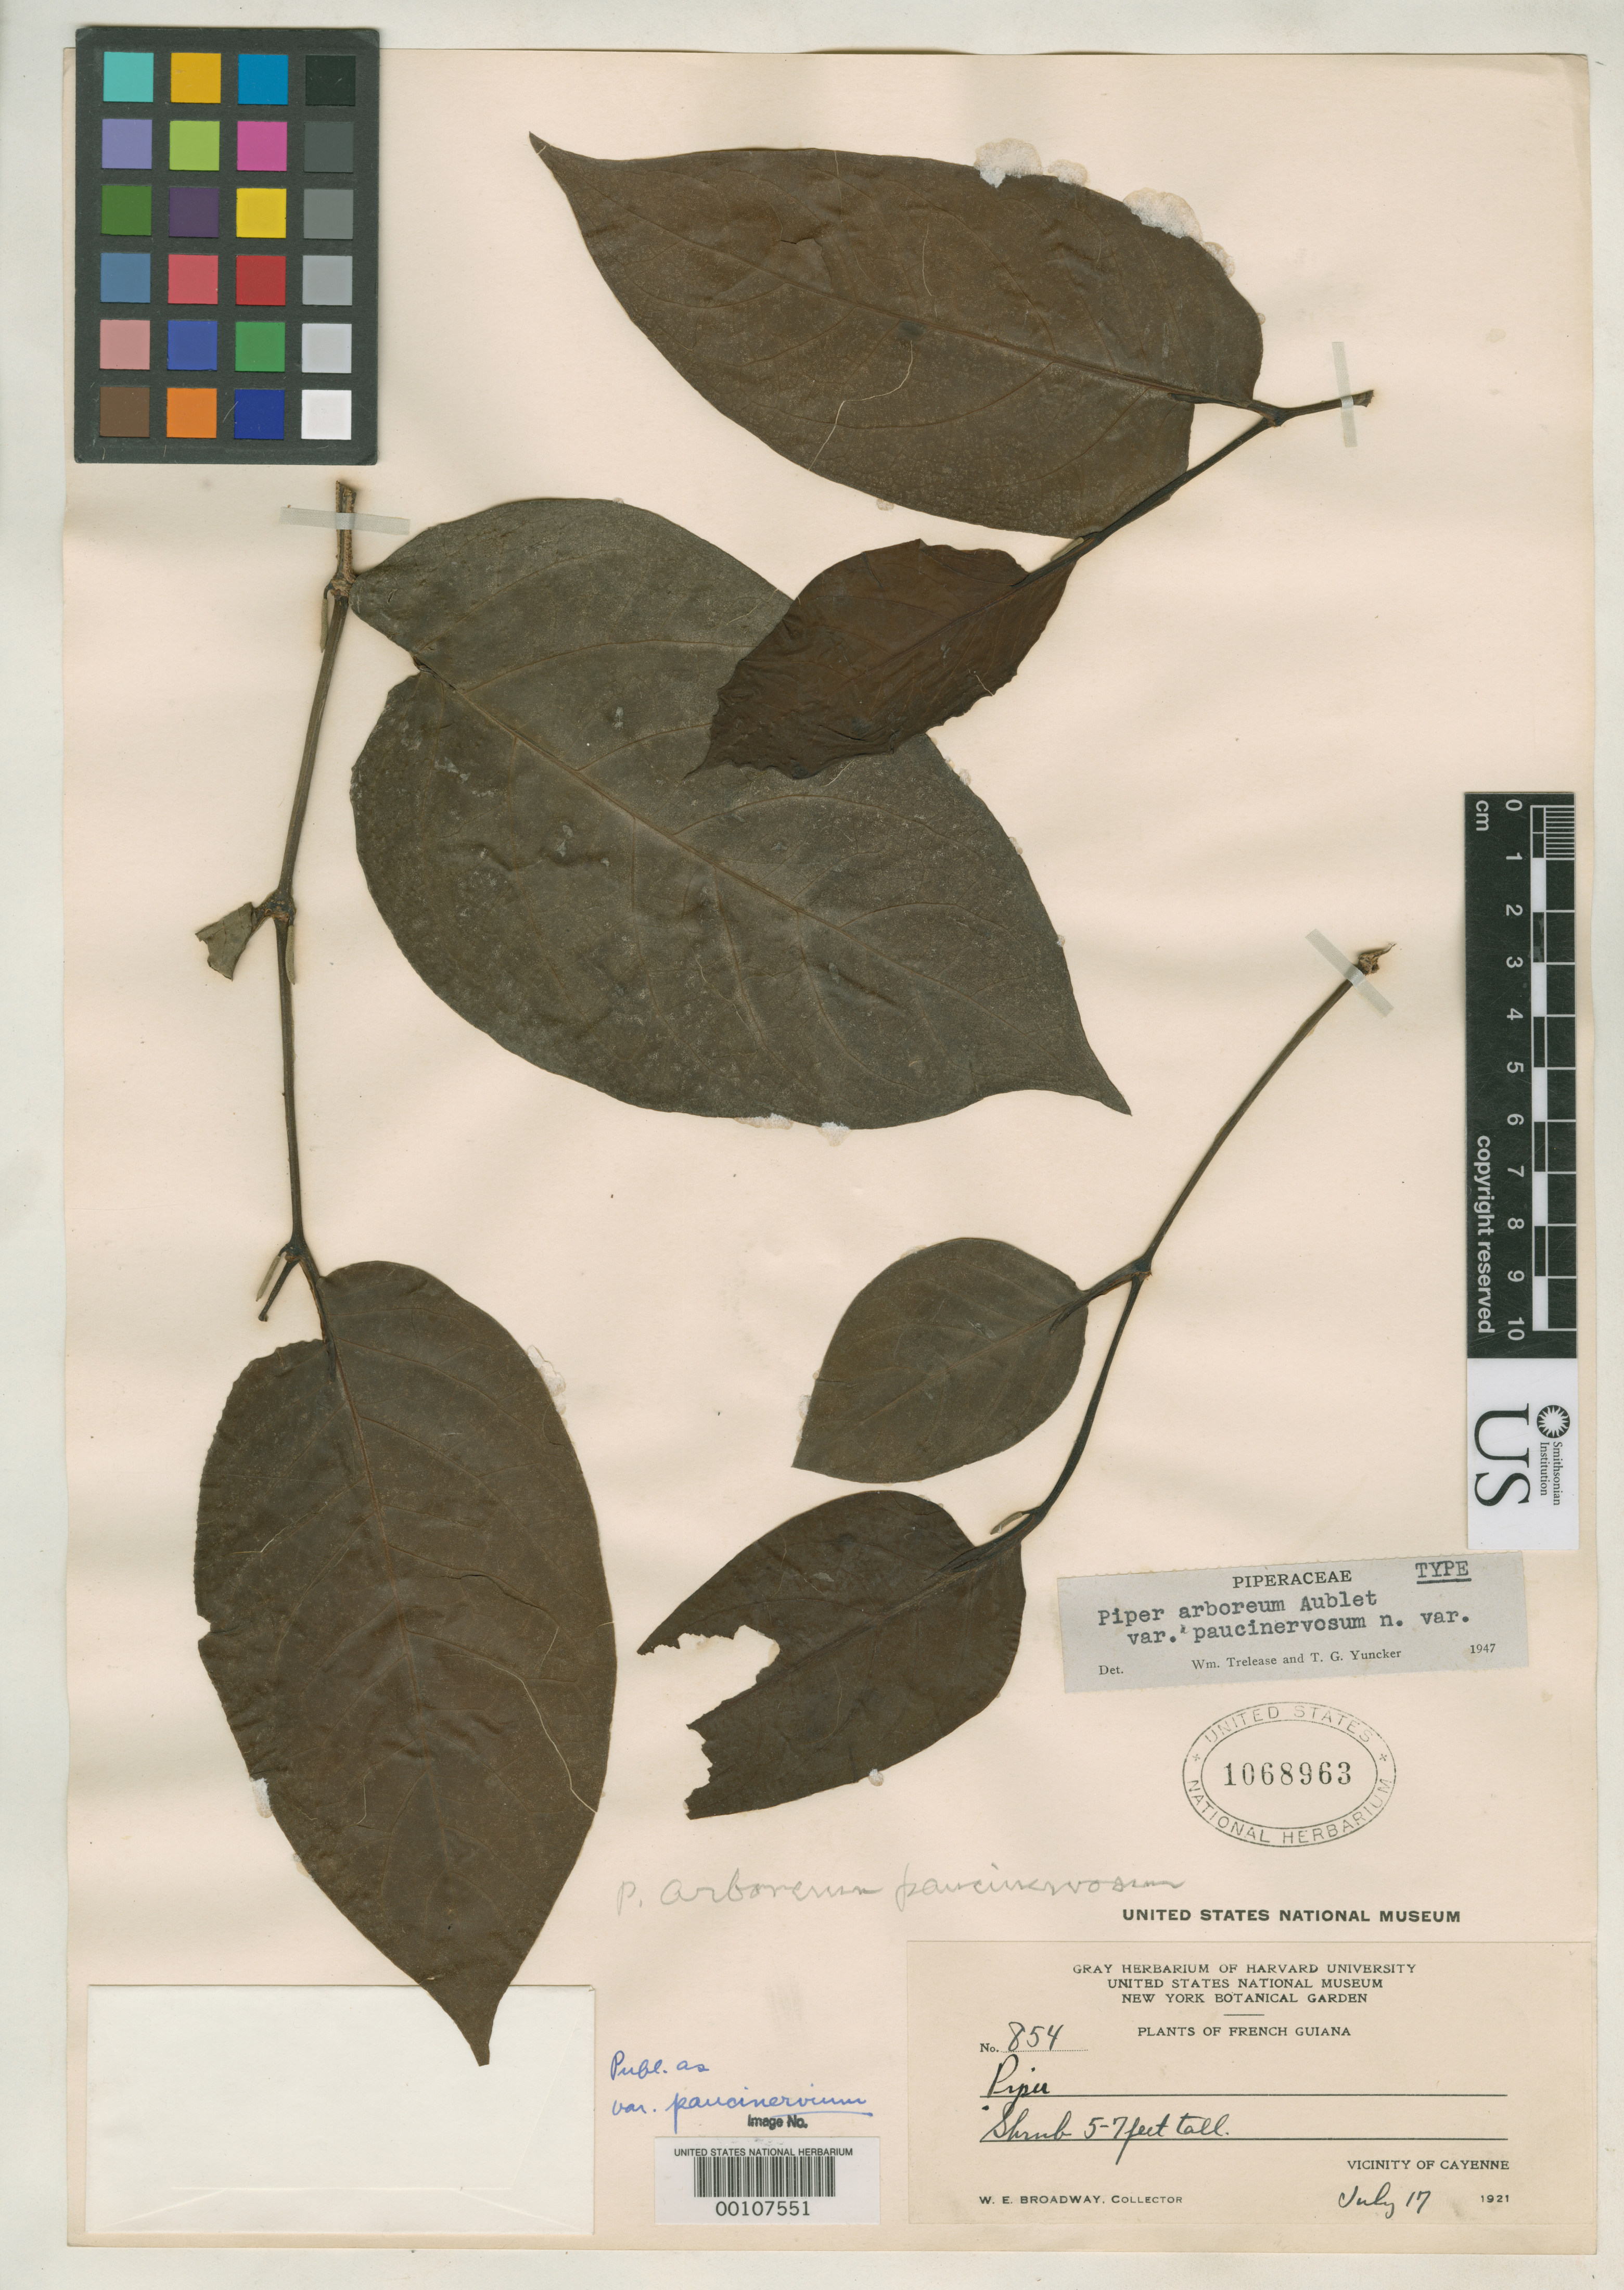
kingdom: Plantae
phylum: Tracheophyta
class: Magnoliopsida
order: Piperales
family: Piperaceae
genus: Piper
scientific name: Piper arboreum var. paucinervium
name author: Trel. & Yunck.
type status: Holotype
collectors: W. E. Broadway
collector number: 854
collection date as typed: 12 Jul 1921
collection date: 1921-07-12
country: French Guiana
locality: Cayenne.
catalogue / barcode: US 1068963